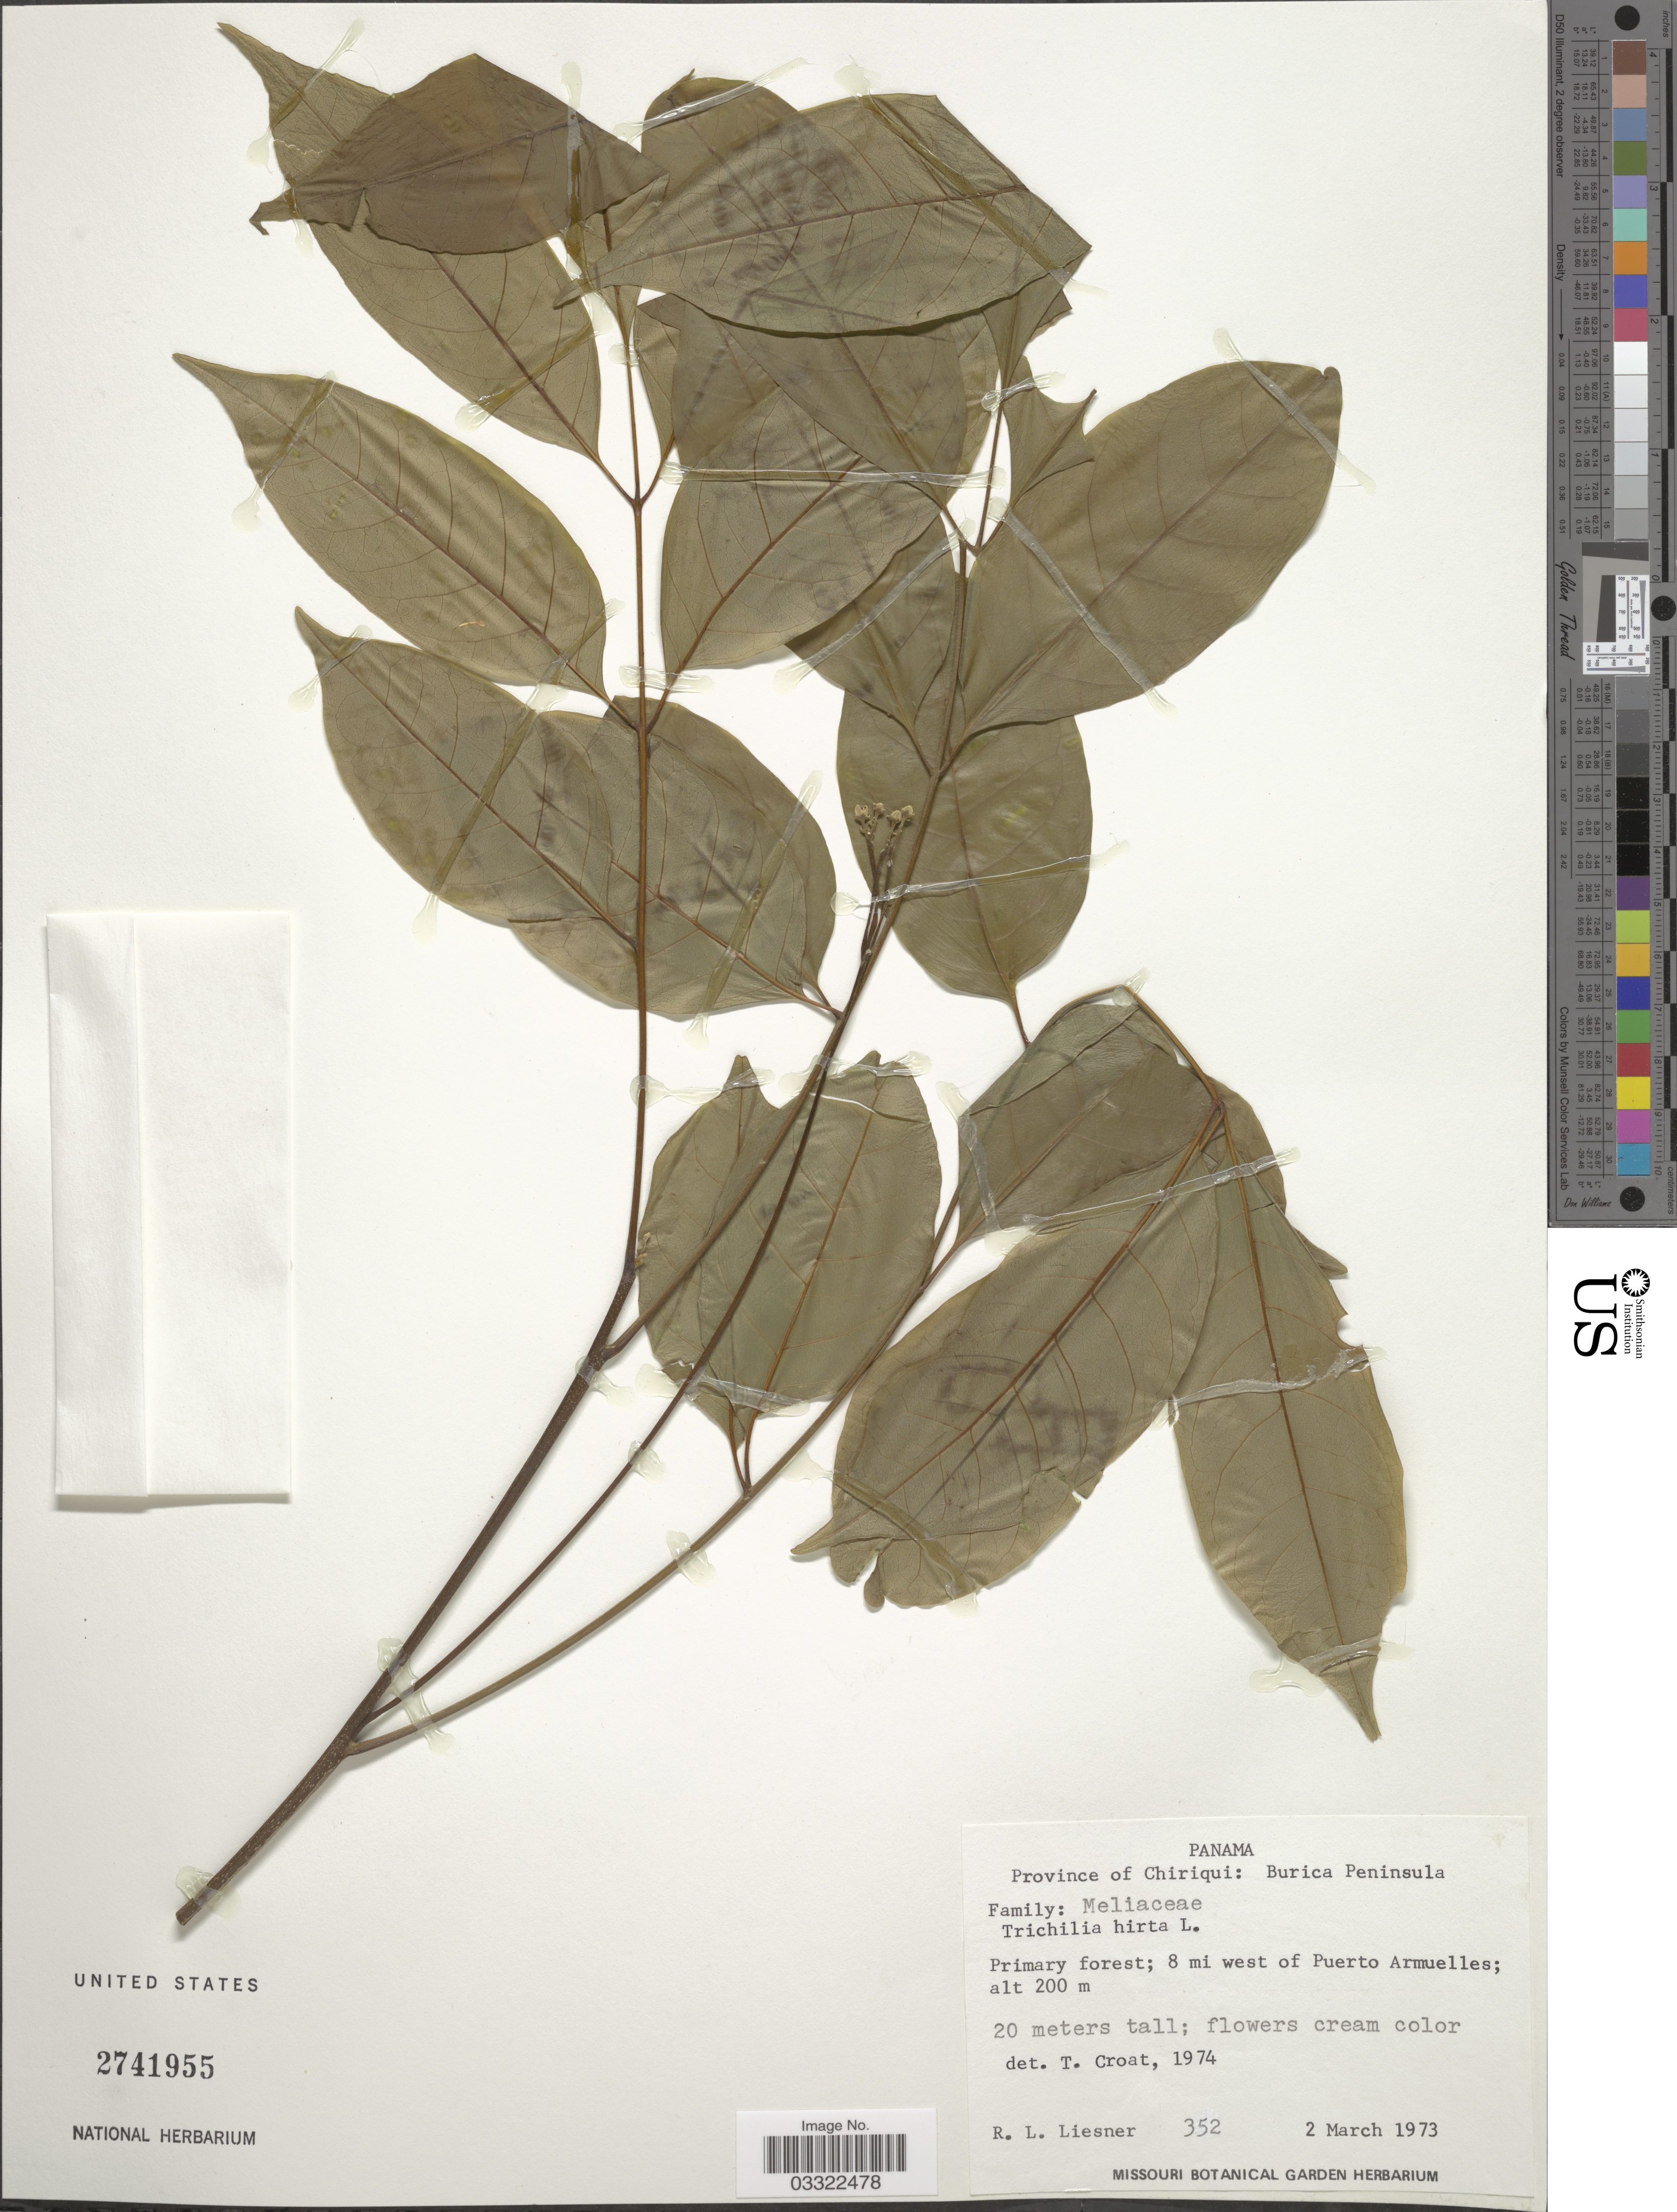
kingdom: Plantae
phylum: Tracheophyta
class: Magnoliopsida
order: Sapindales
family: Meliaceae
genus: Trichilia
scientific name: Trichilia hirta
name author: L.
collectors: R. L. Liesner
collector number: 352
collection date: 1973-03-02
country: Panama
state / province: Chiriqui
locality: Burica Peninsula. 8 mi west of Puerto Armuelles.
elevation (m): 200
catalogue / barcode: US 2741955